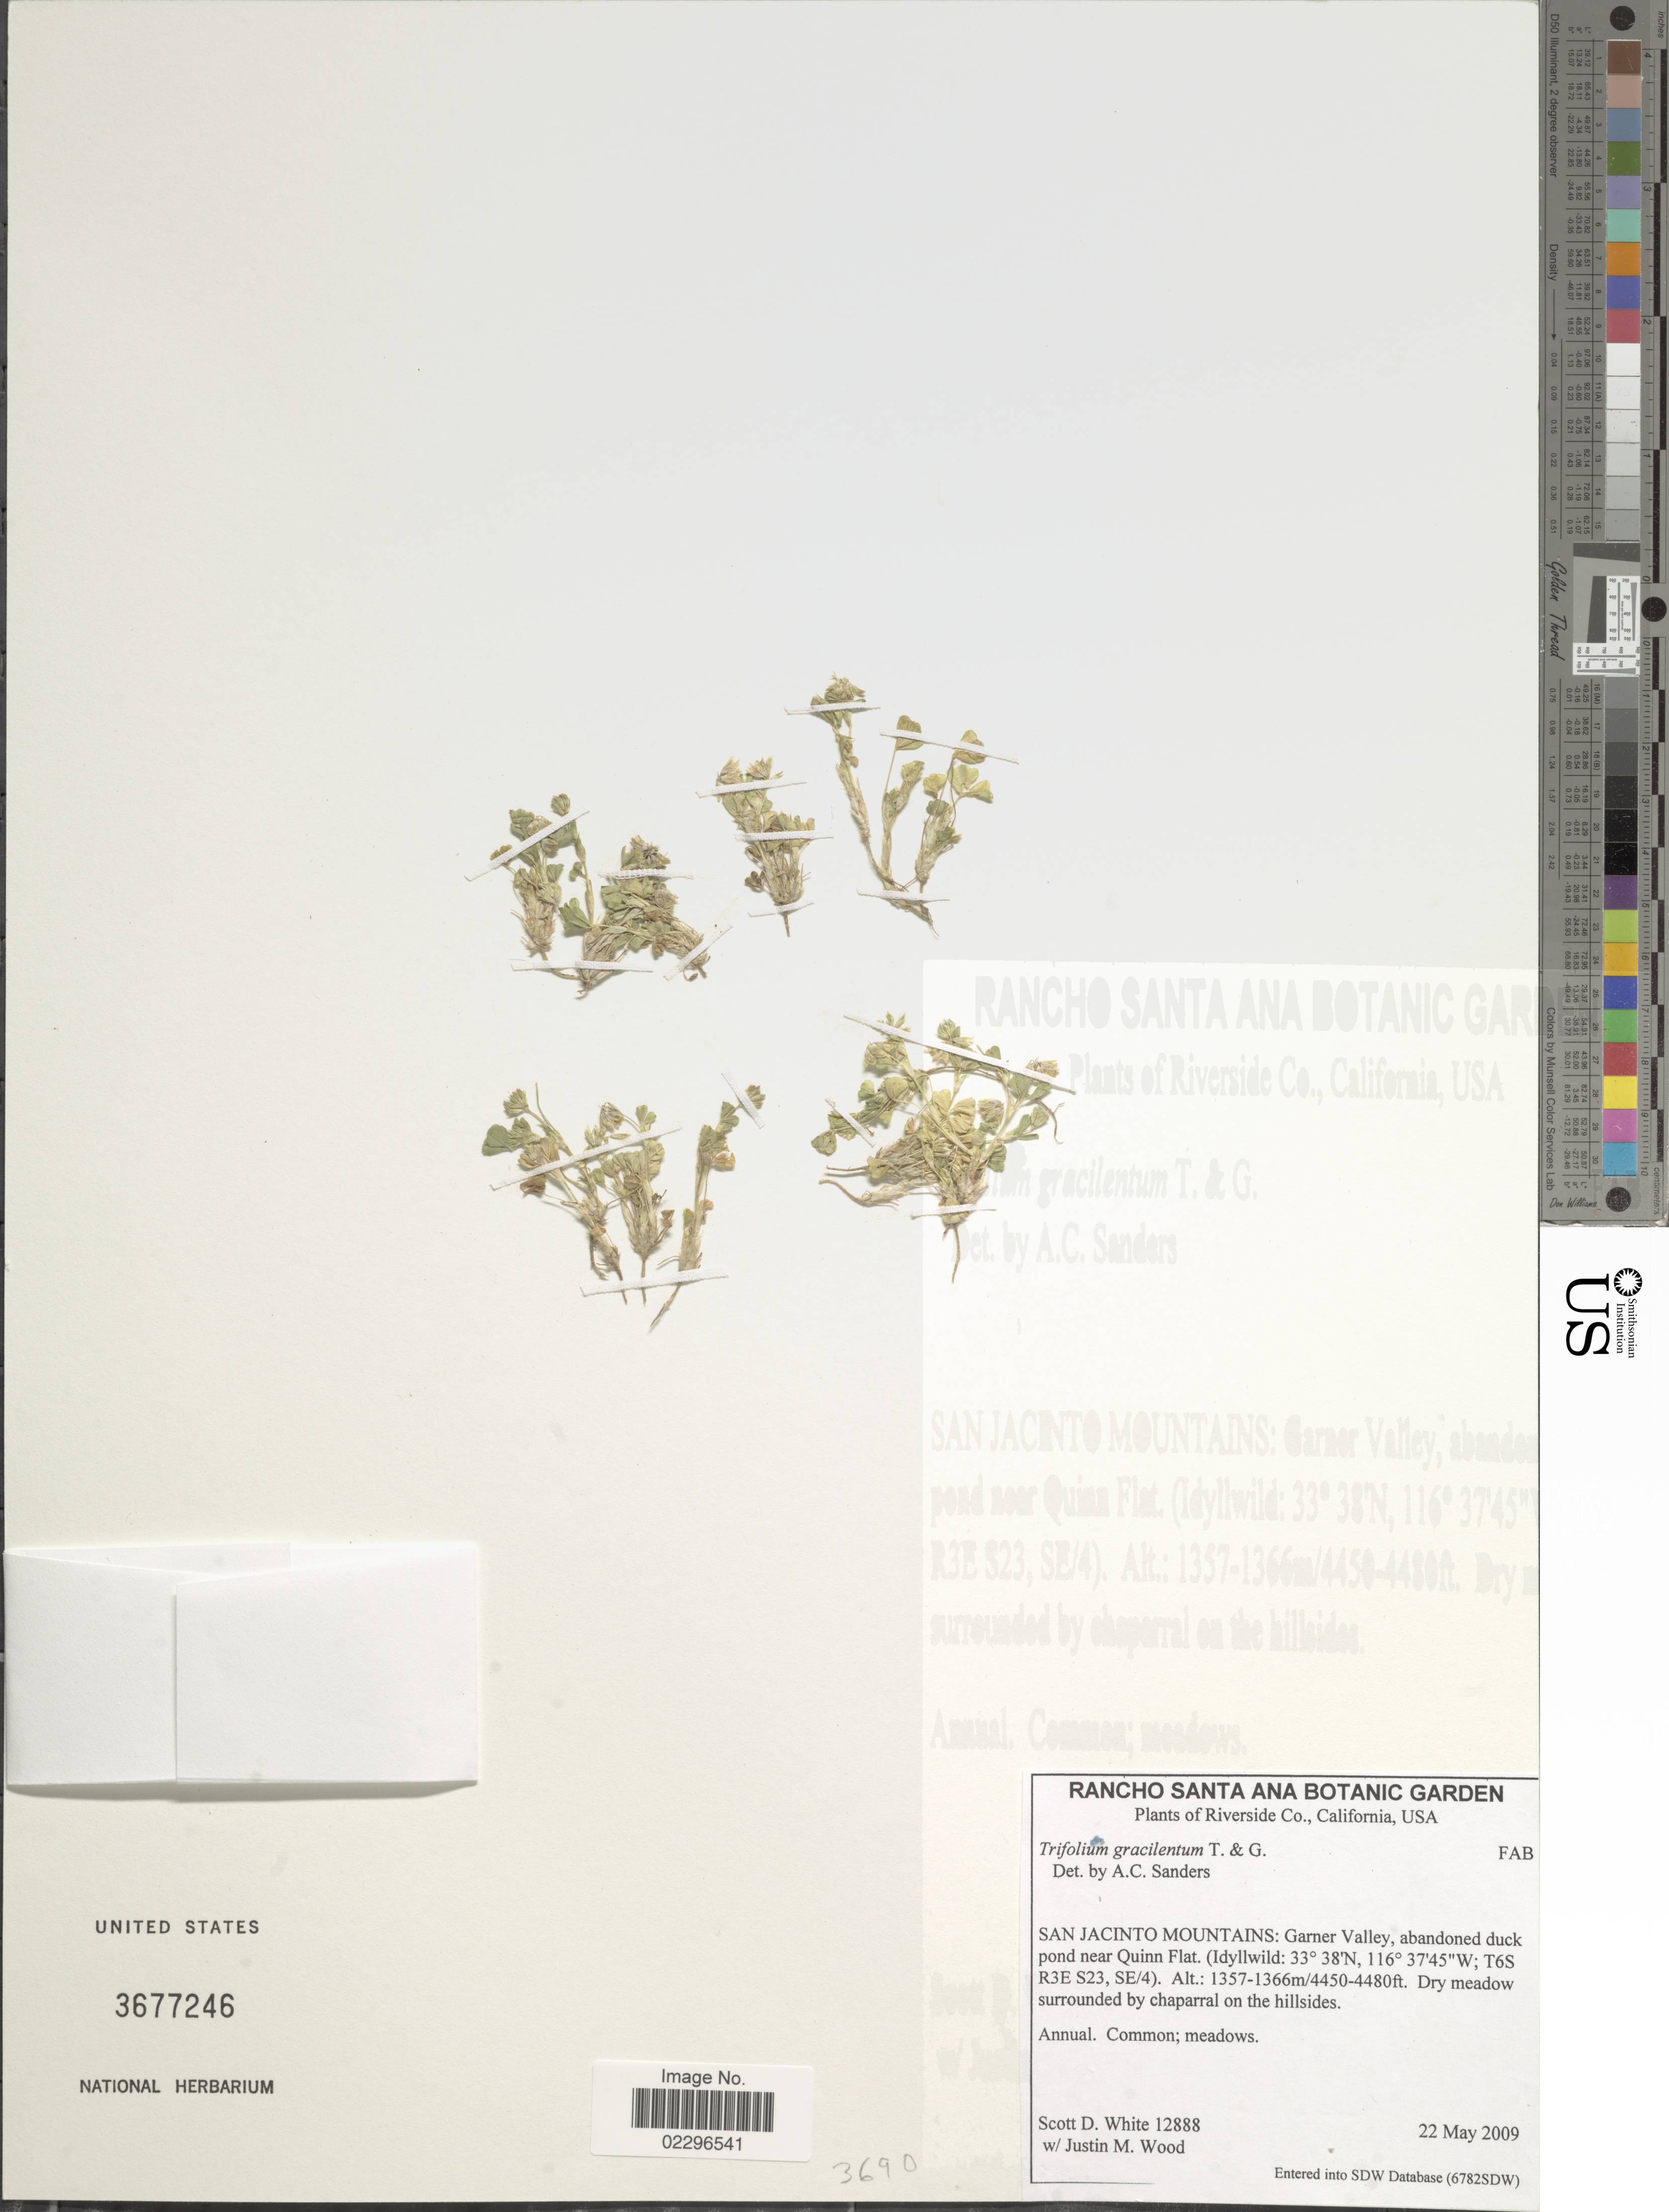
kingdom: Plantae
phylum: Tracheophyta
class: Magnoliopsida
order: Fabales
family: Fabaceae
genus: Trifolium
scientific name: Trifolium gracilentum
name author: Torr. & A. Gray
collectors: S. White & J. M. Wood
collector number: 12888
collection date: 2009-05-22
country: United States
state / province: California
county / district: Riverside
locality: Riverside Co., California, San Jacinto Mountains: Garner valley, abandoned duck pond near Quinn Flat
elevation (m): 416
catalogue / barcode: US 3677246